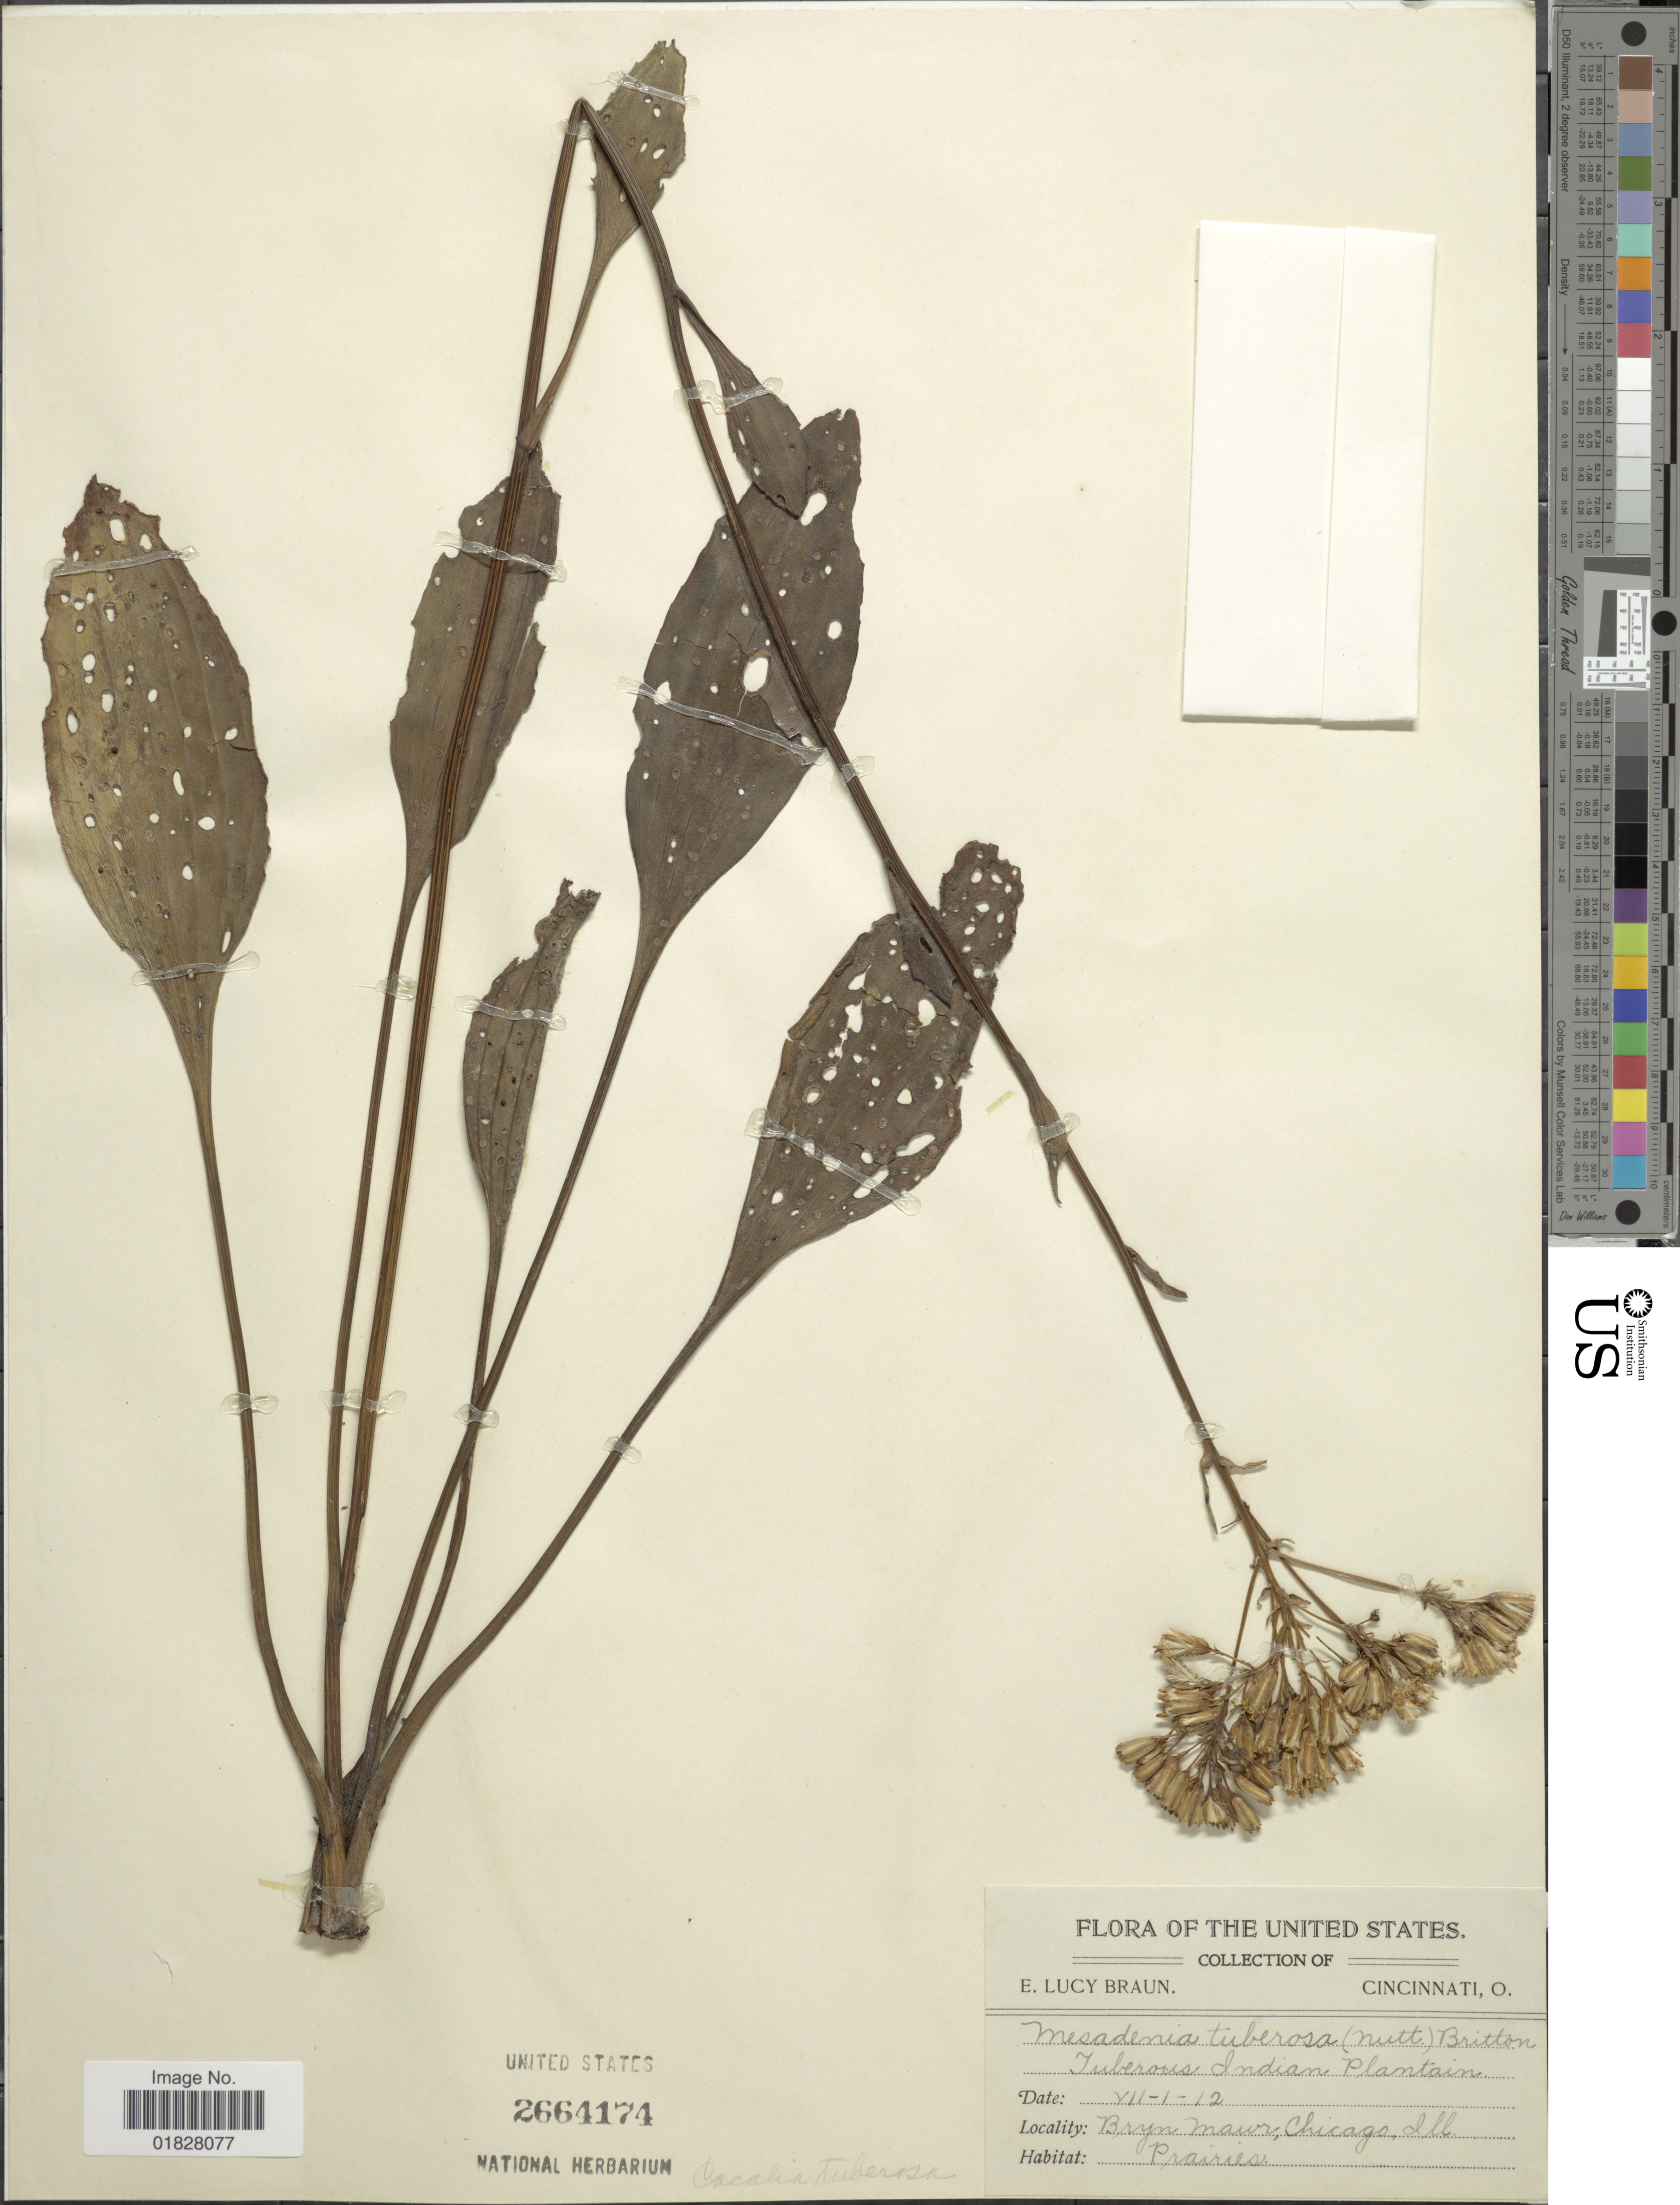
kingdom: Plantae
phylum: Tracheophyta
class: Magnoliopsida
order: Asterales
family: Asteraceae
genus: Arnoglossum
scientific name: Arnoglossum plantagineum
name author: Raf.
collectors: E. L. Braun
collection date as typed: Transcribed d/m/y: 1/7/12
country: United States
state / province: Illinois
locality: Tuberous Indian Plantain. Bryn Mawr, Chicago, Ill.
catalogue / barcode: US 2664174